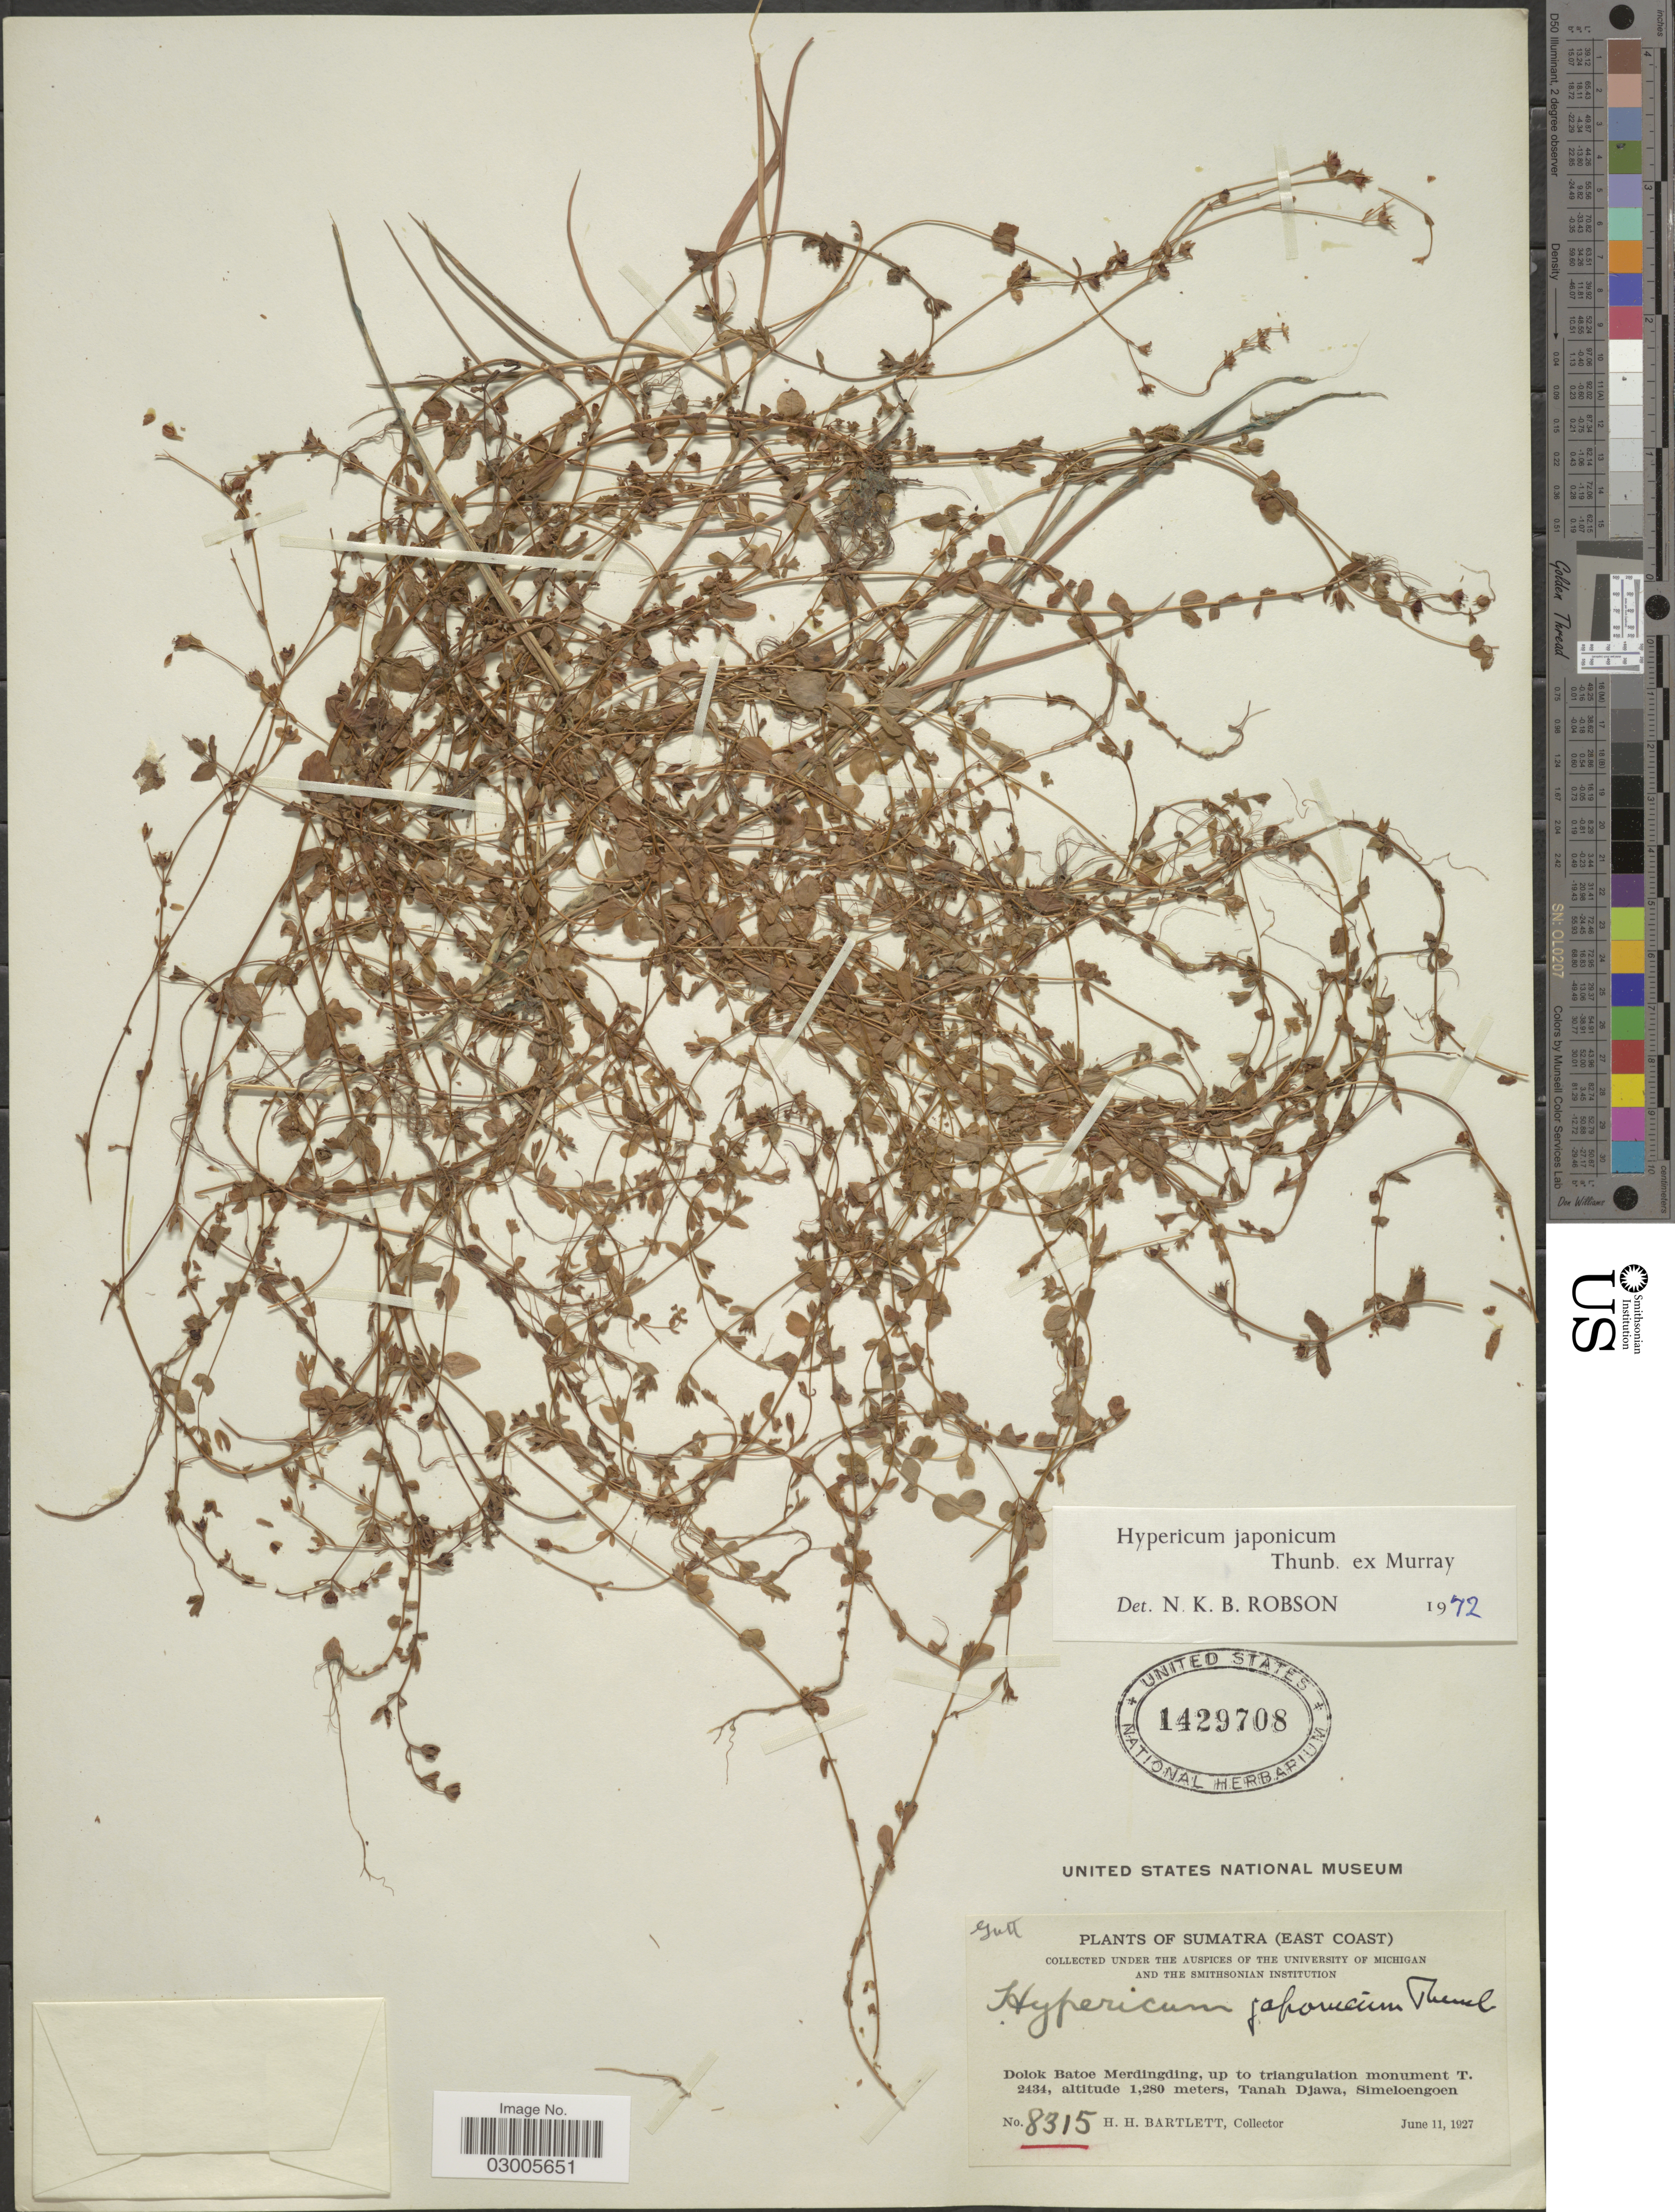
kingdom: Plantae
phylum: Tracheophyta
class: Magnoliopsida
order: Malpighiales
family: Hypericaceae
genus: Hypericum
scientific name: Hypericum japonicum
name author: Thunb.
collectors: H. H. Bartlett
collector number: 8315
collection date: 1927-06-11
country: Indonesia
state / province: Sumatra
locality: (East Coast), Dolok Batoe Merdingding, up to triangulation monument T. 2434, Tanah Djawa, Simeloengoen.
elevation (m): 1280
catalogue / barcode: US 1429708